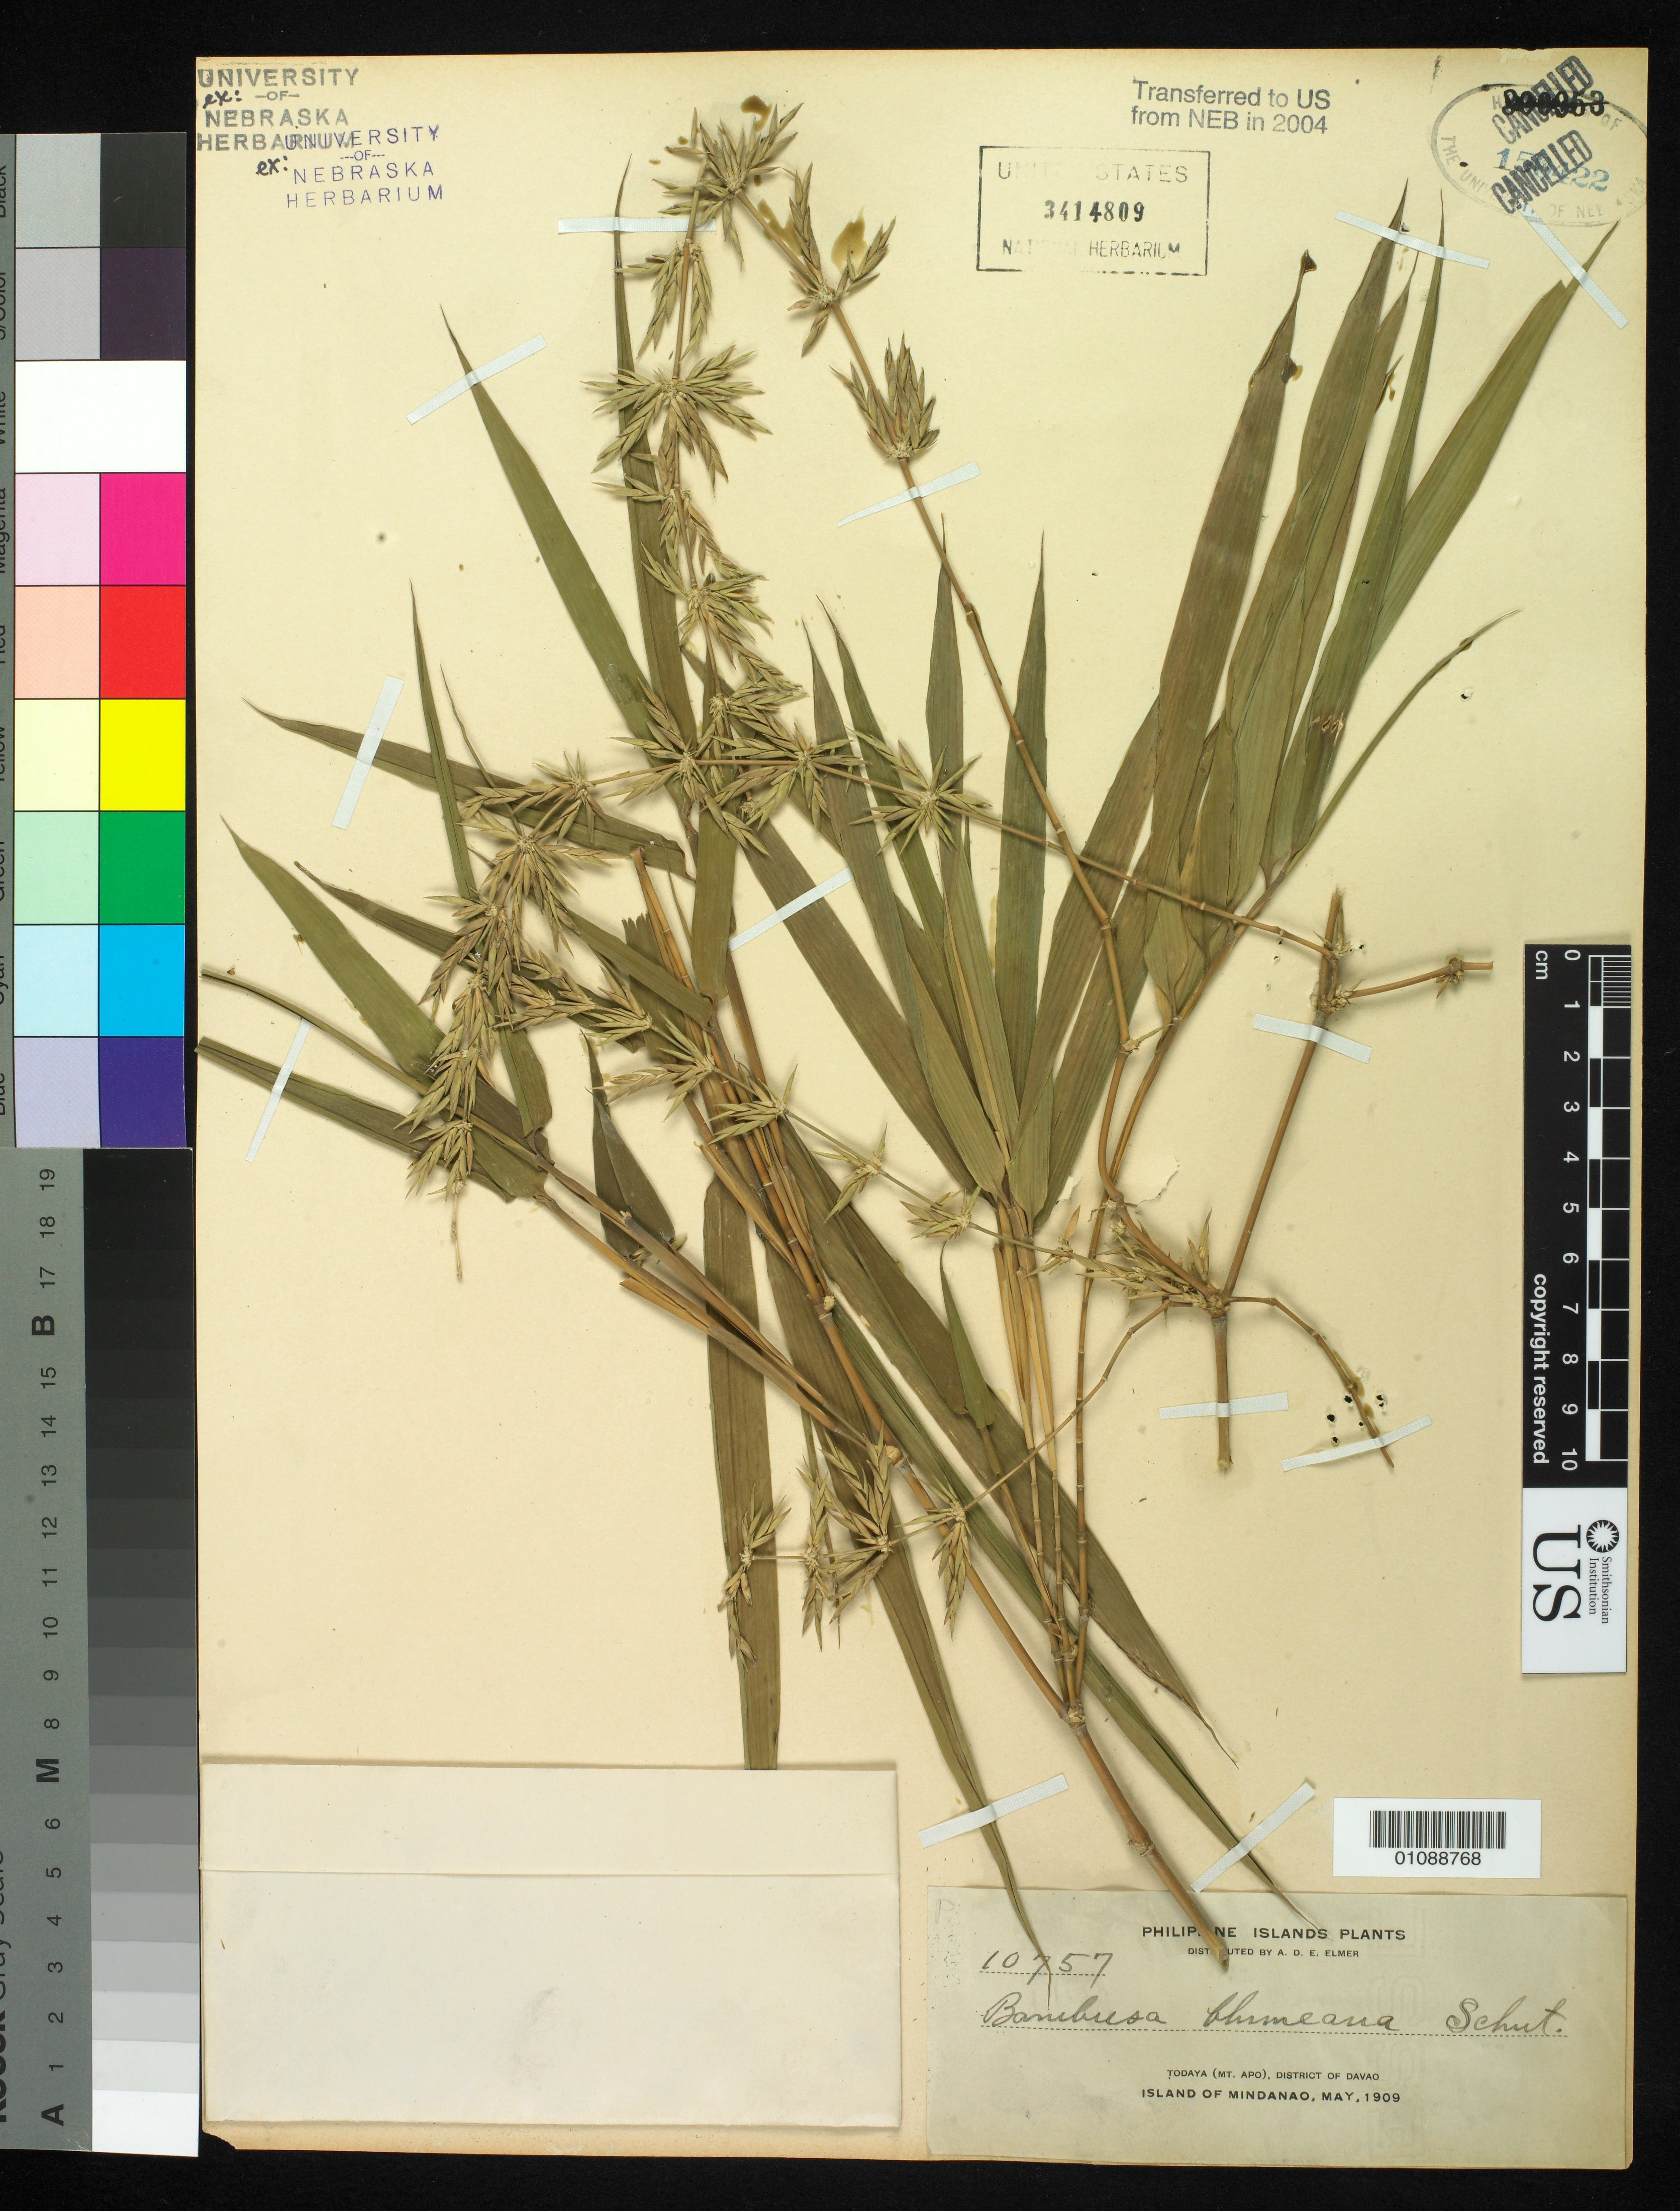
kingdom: Plantae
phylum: Tracheophyta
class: Liliopsida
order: Poales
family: Poaceae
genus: Bambusa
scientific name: Bambusa spinosa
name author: Roxb.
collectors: A. D. E. Elmer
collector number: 10757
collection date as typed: May 1909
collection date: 1909-05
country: Philippines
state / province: Davao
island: Mindanao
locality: Mt. Apo, Todaya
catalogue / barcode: US 3414809